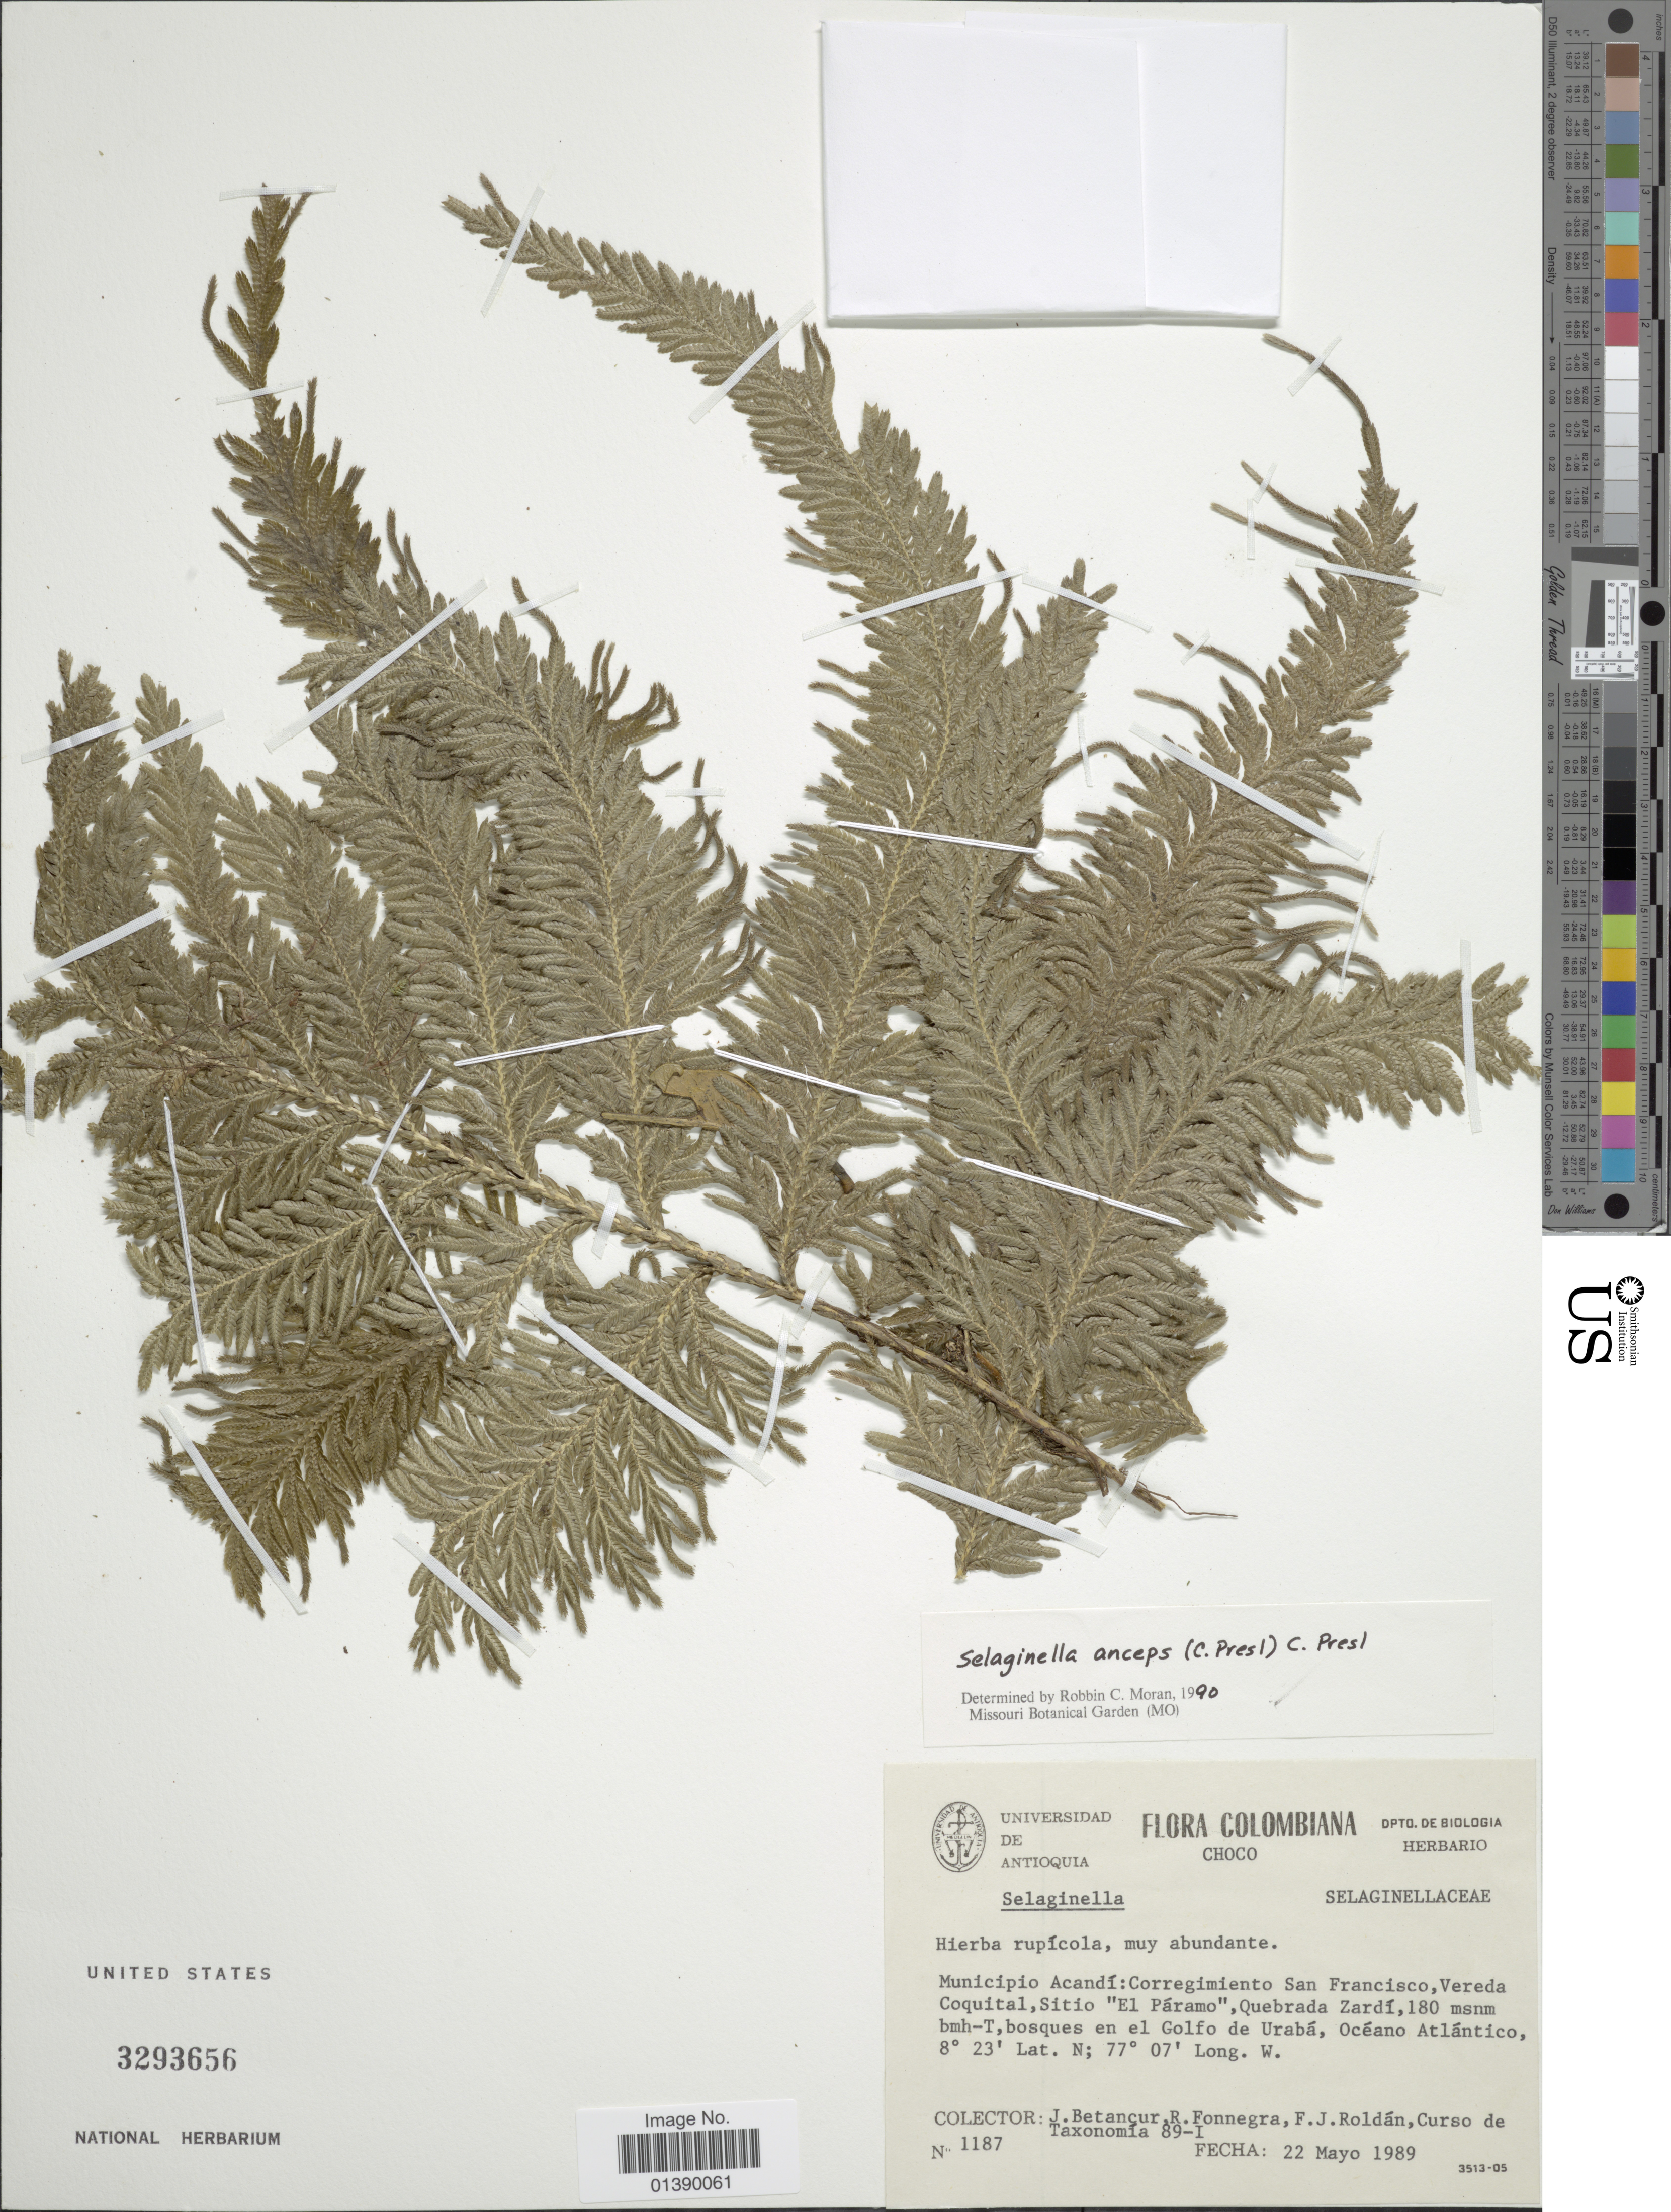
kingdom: Plantae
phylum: Tracheophyta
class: Lycopodiopsida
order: Selaginellales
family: Selaginellaceae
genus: Selaginella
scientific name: Selaginella anceps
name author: (C. Presl)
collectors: J. Betancur, R. Fonnegra, F. J. Roldán & Curso de Taxonomía 89-I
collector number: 1187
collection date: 1989-05-22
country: Colombia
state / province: Chocó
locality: Municipio Acandí: Corregimiento San Francisco, Vereda Coquital,Sitio 'El Páramo' Zardí, bmh-T, bosques en el Golfo de Urabá, Océano Atlámtico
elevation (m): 180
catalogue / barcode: US 3293656